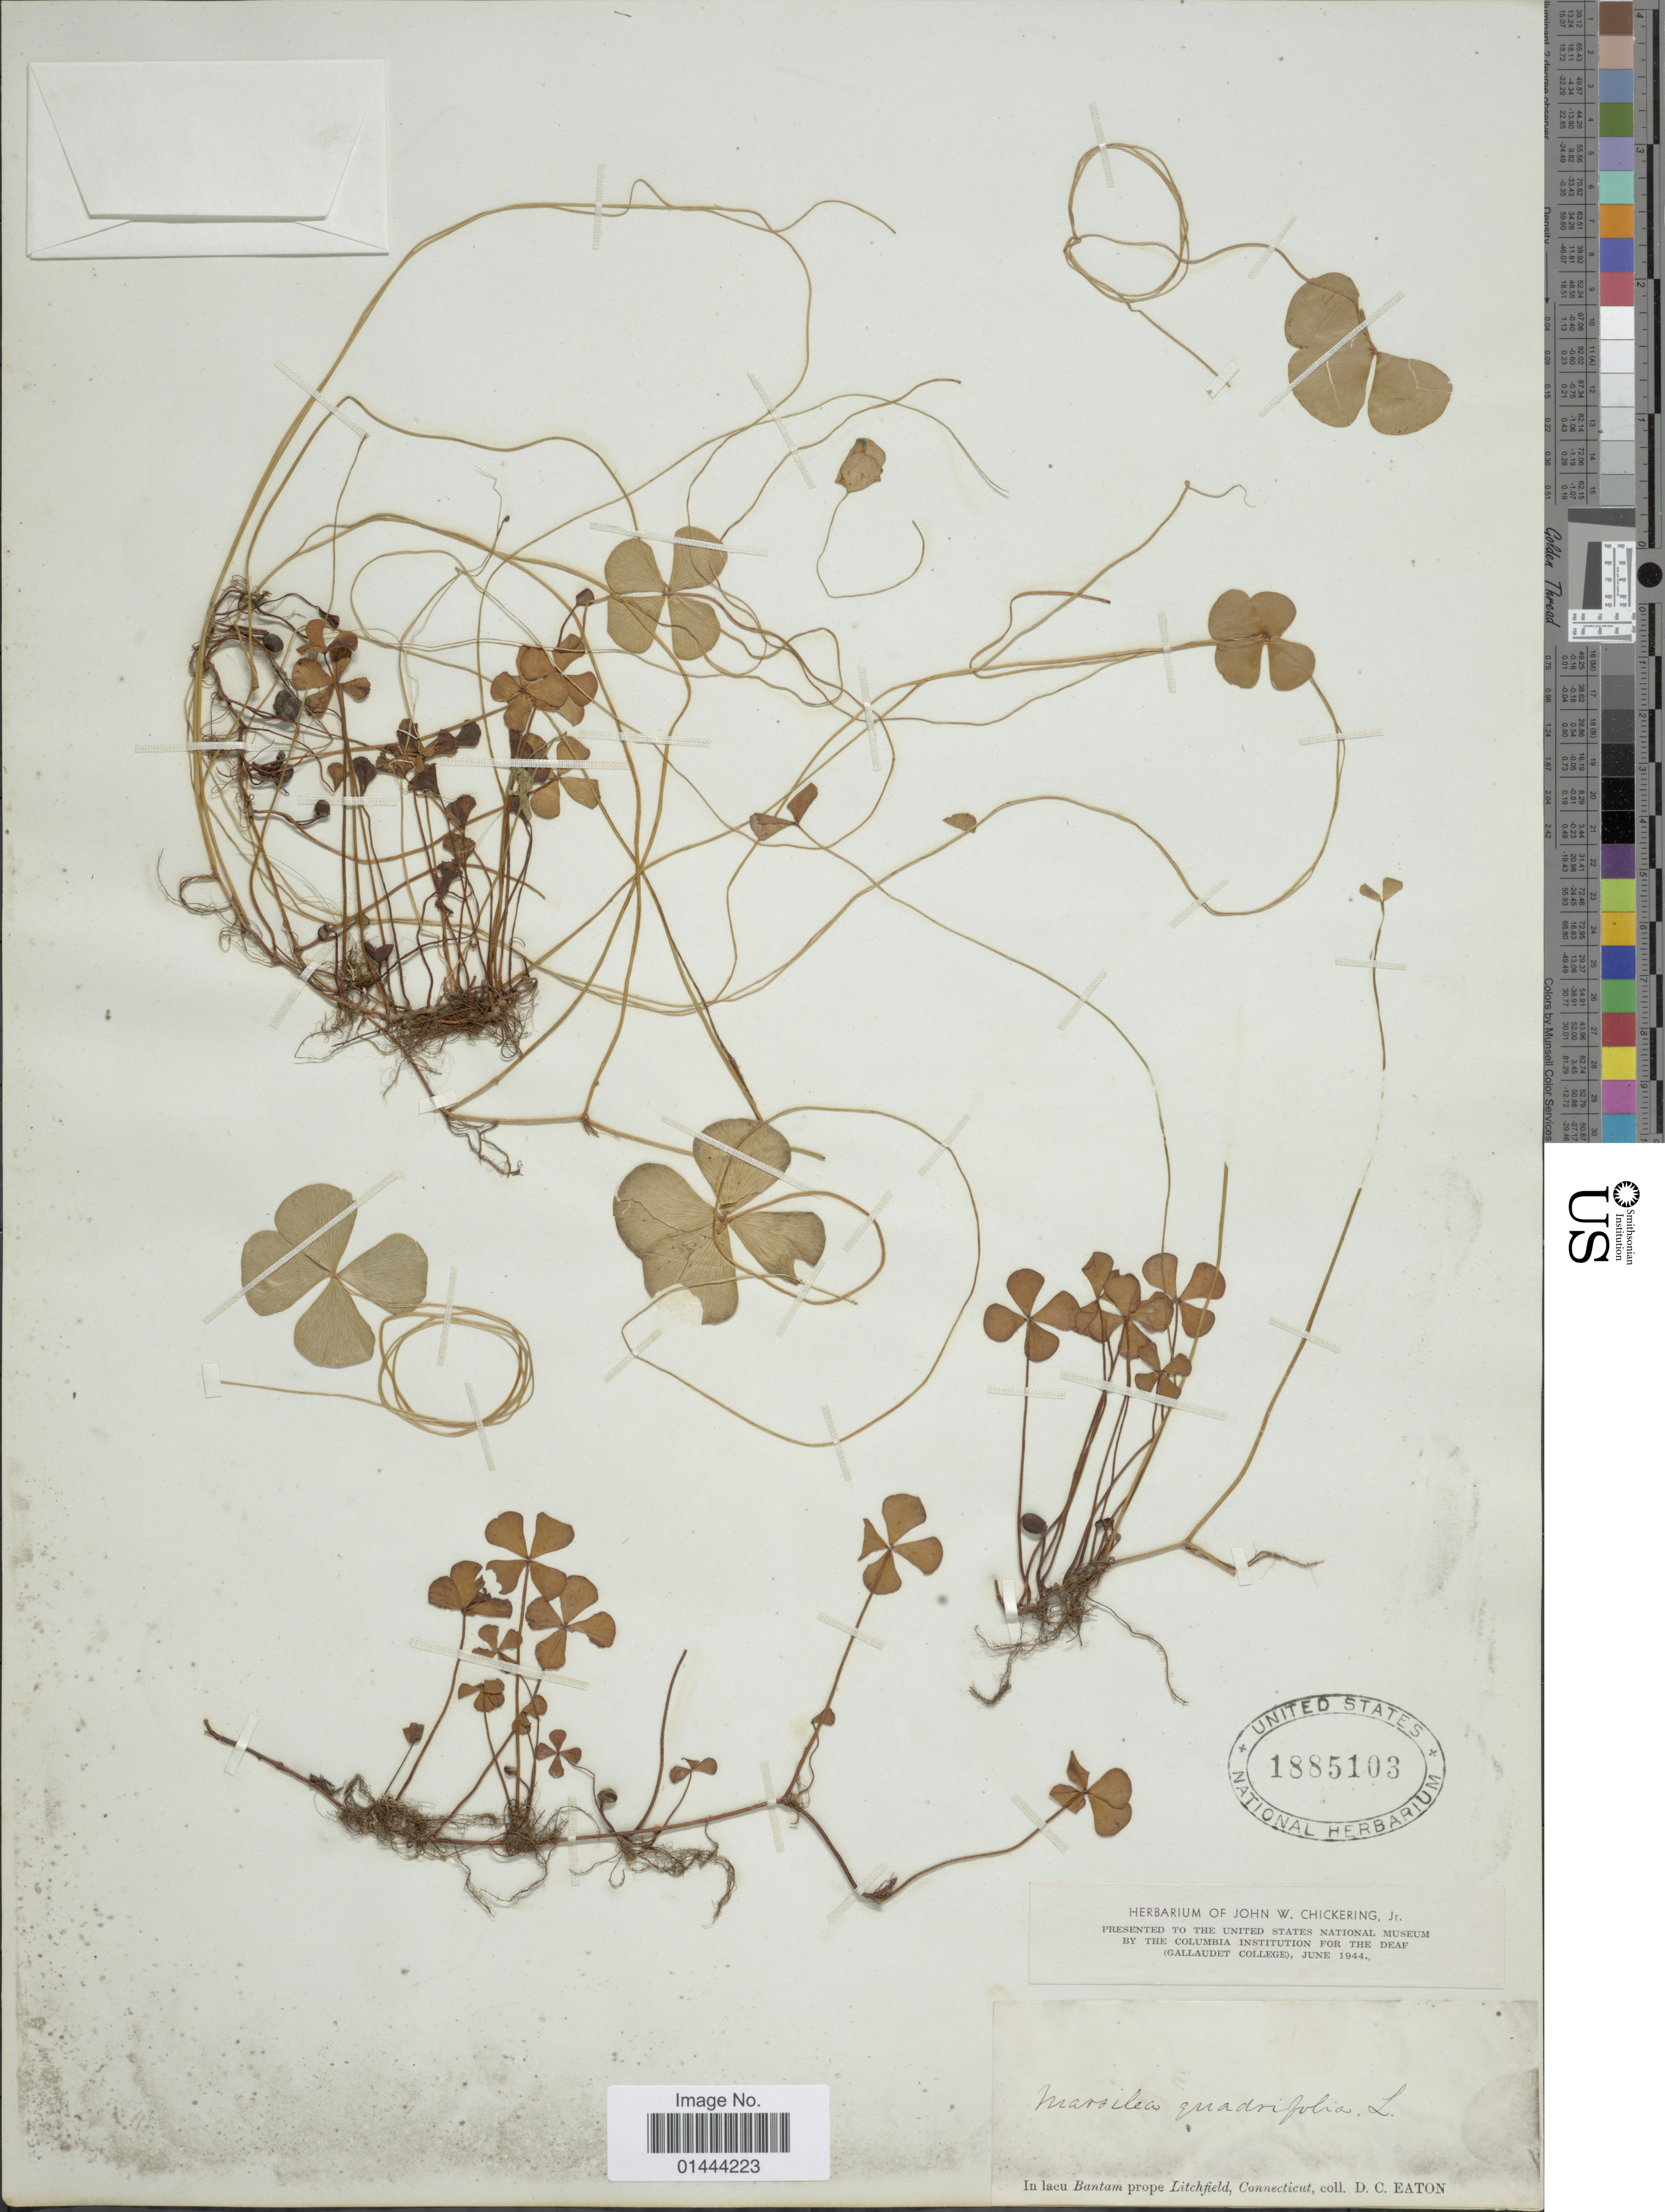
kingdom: Plantae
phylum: Tracheophyta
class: Polypodiopsida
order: Salviniales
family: Marsileaceae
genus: Marsilea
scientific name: Marsilea quadrifolia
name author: L.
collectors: D. Eaton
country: United States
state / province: Connecticut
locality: In lacu Bantam prope Litchfield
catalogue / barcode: US 1885103